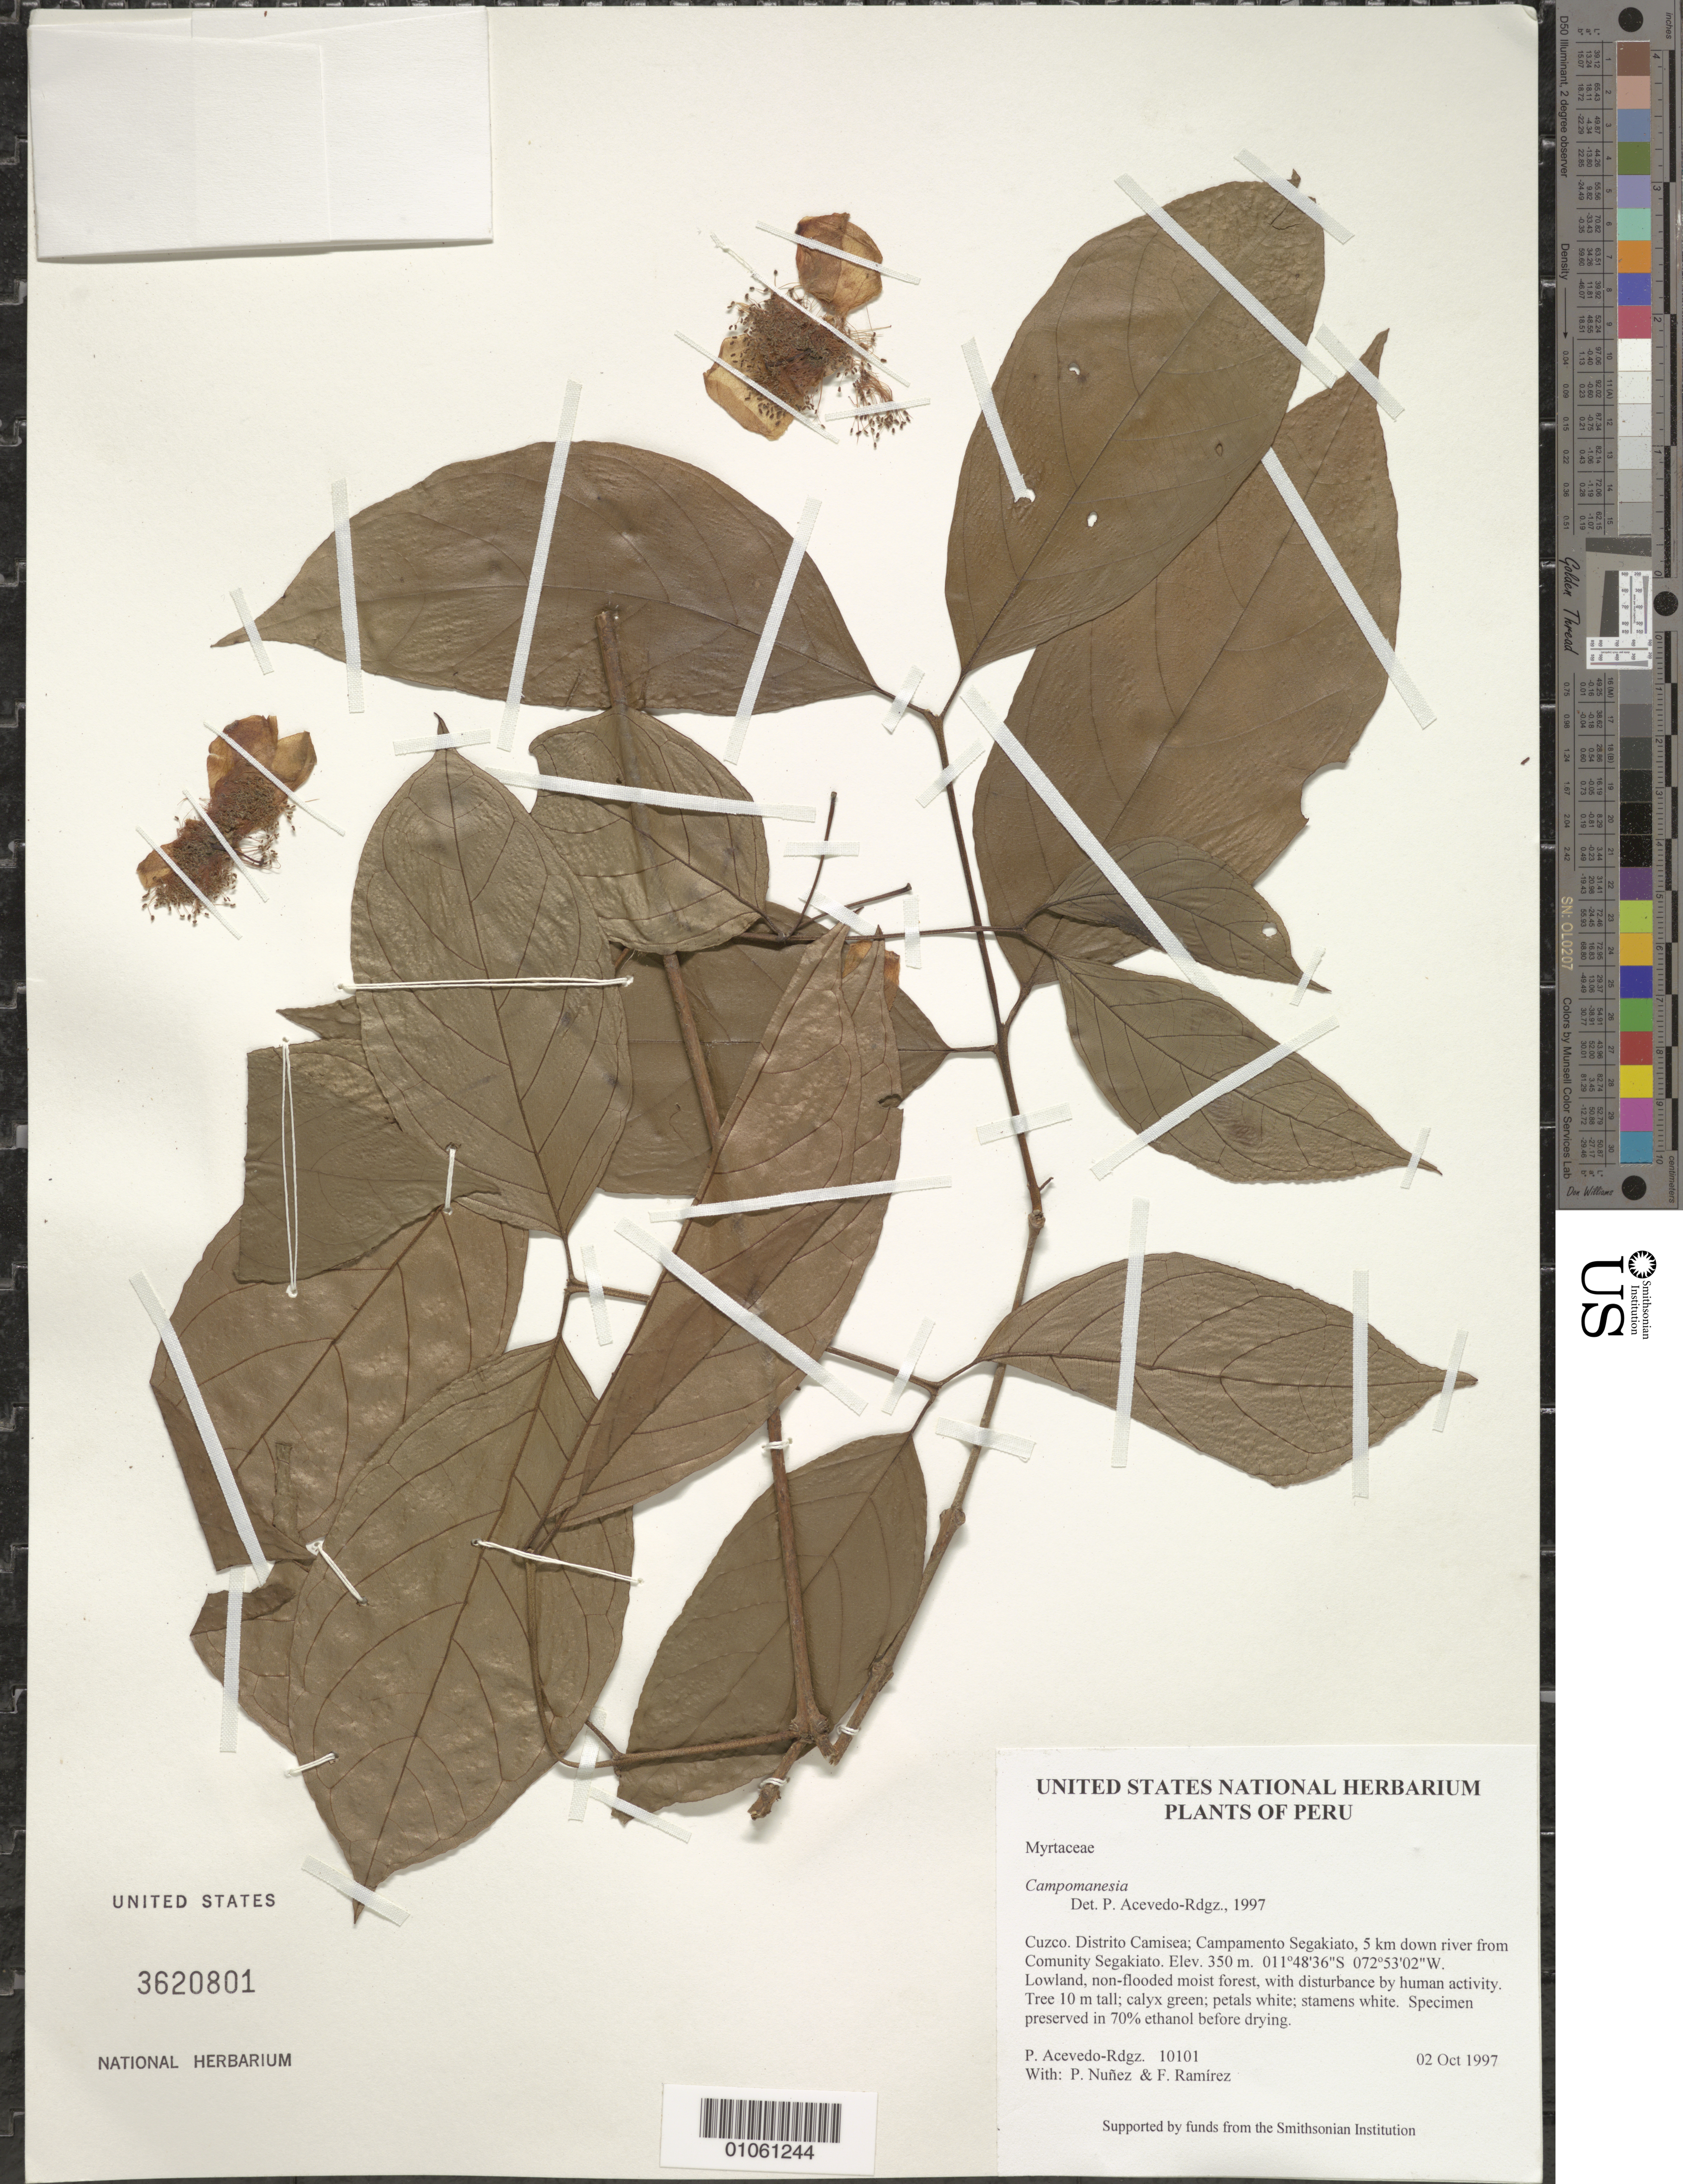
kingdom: Plantae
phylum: Tracheophyta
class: Magnoliopsida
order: Myrtales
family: Myrtaceae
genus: Campomanesia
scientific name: Campomanesia sp.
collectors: P. Acevedo-Rodr., P. Nuñez V. & F. Ramirez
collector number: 10101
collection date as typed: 02 Oct 1997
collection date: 1997-10-02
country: Peru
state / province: Cusco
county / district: Cusco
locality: Distrito Camisea; Campamento Segakiato, 5 km down river from Comunity Segakiato.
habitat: Lowland, non-flooded moist forest, with disturbance by human activity.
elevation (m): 350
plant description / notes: US, NY, K, MO, P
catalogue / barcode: US 3620801